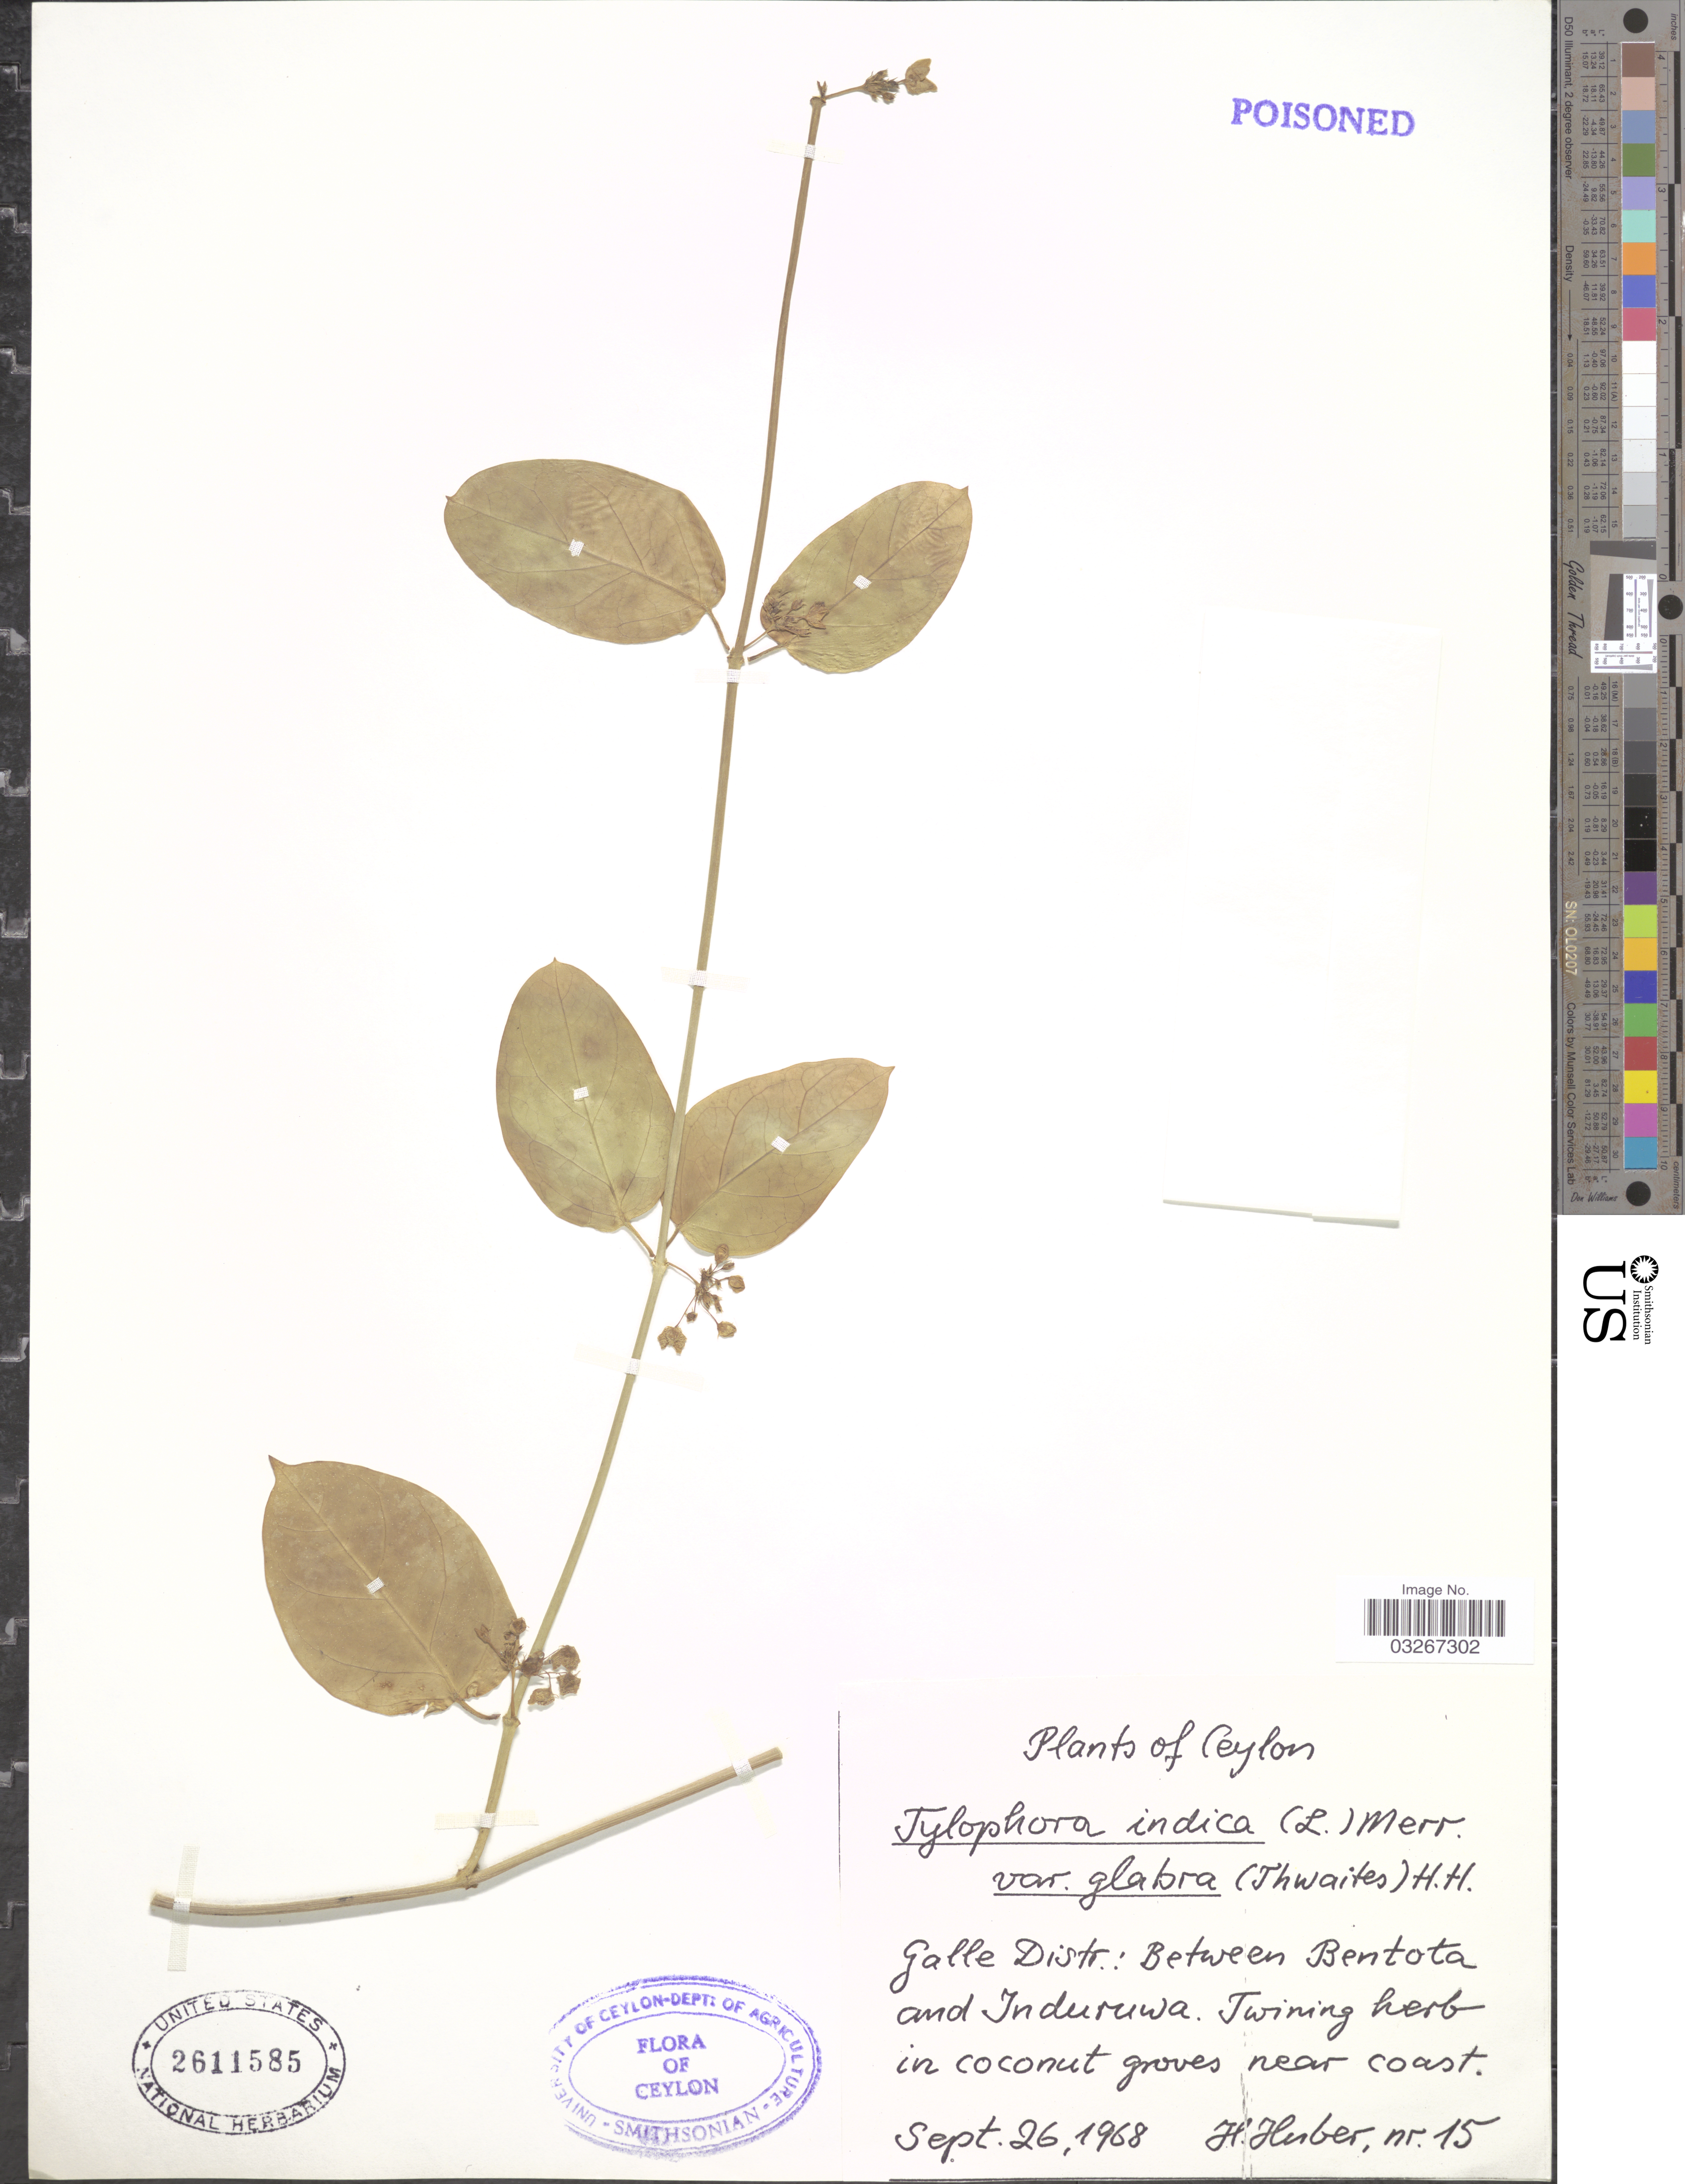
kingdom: Plantae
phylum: Tracheophyta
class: Magnoliopsida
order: Gentianales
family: Apocynaceae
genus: Tylophora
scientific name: Tylophora indica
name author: Merr.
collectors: H. Huber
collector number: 15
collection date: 1968-09-26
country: Sri Lanka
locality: Ceylon. Galle Distr.: Between Bentota and Induruwa.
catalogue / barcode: US 2611585